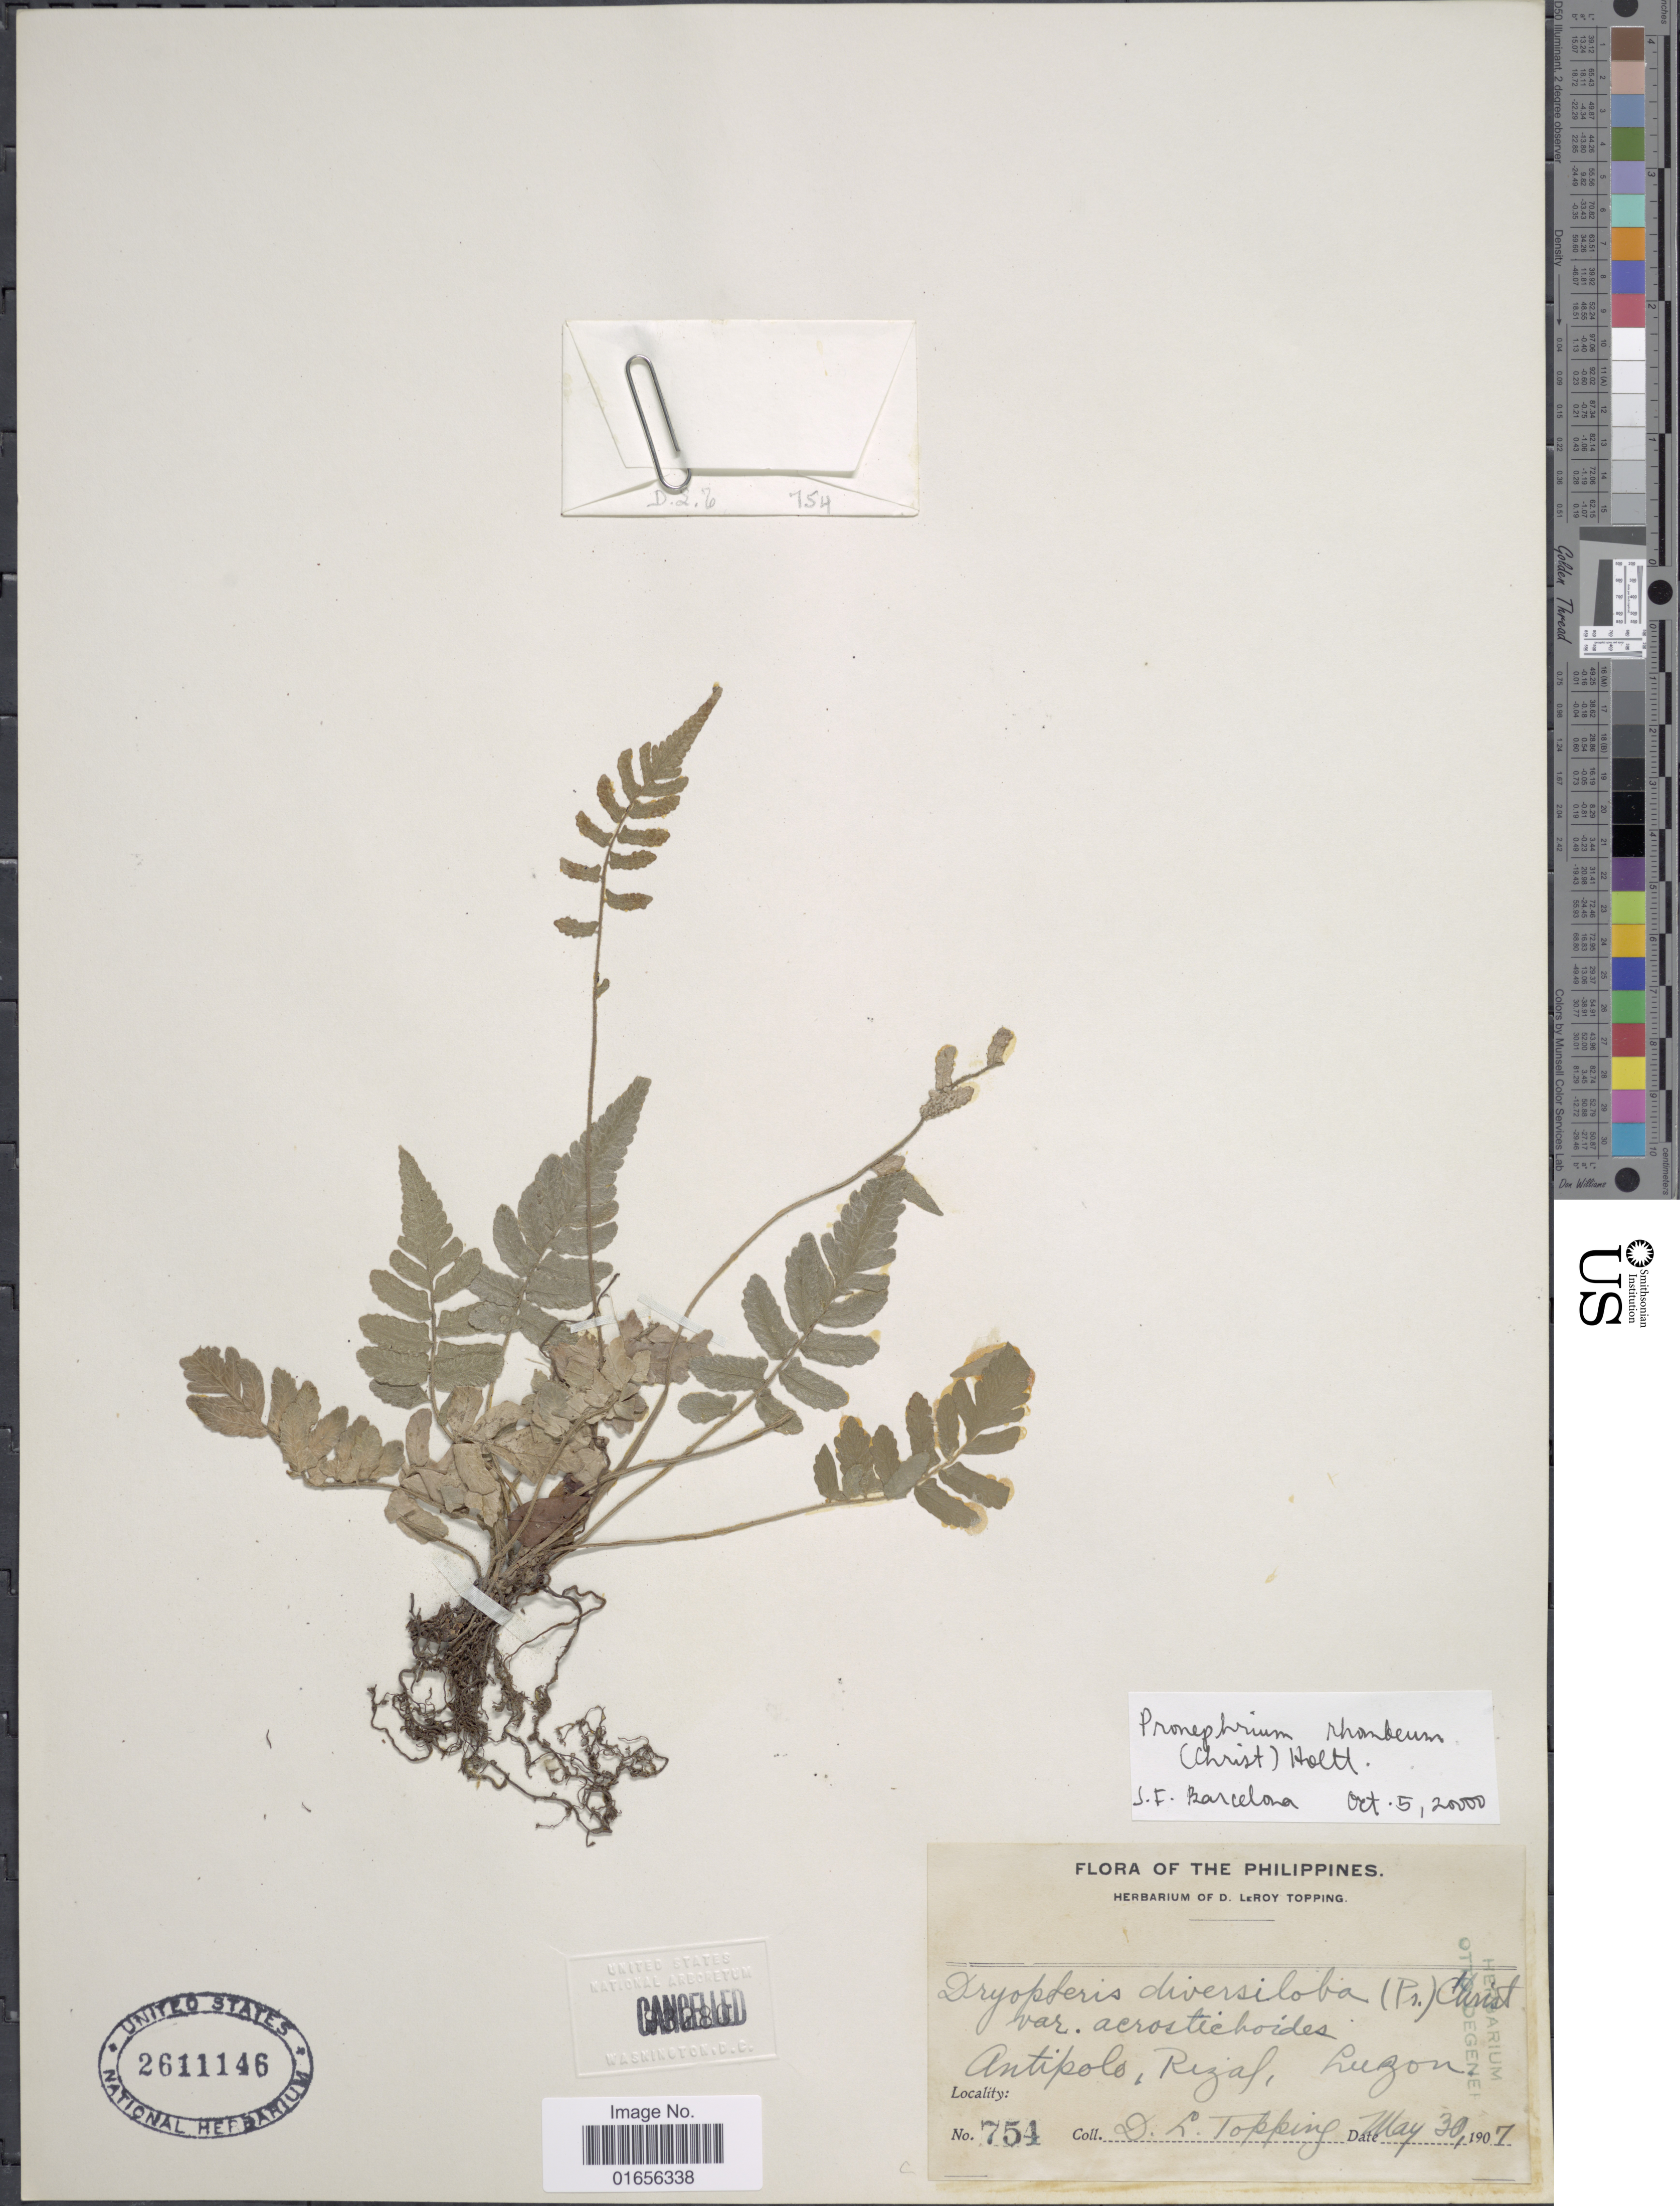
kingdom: Plantae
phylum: Tracheophyta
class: Polypodiopsida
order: Polypodiales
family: Thelypteridaceae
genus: Pronephrium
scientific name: Pronephrium rhombeum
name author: (Christ) Holttum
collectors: D. L. Topping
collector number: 754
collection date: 1907-05-30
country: Philippines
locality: The Philippines, Antipolo, Rizal, Luzon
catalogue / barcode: US 2611146